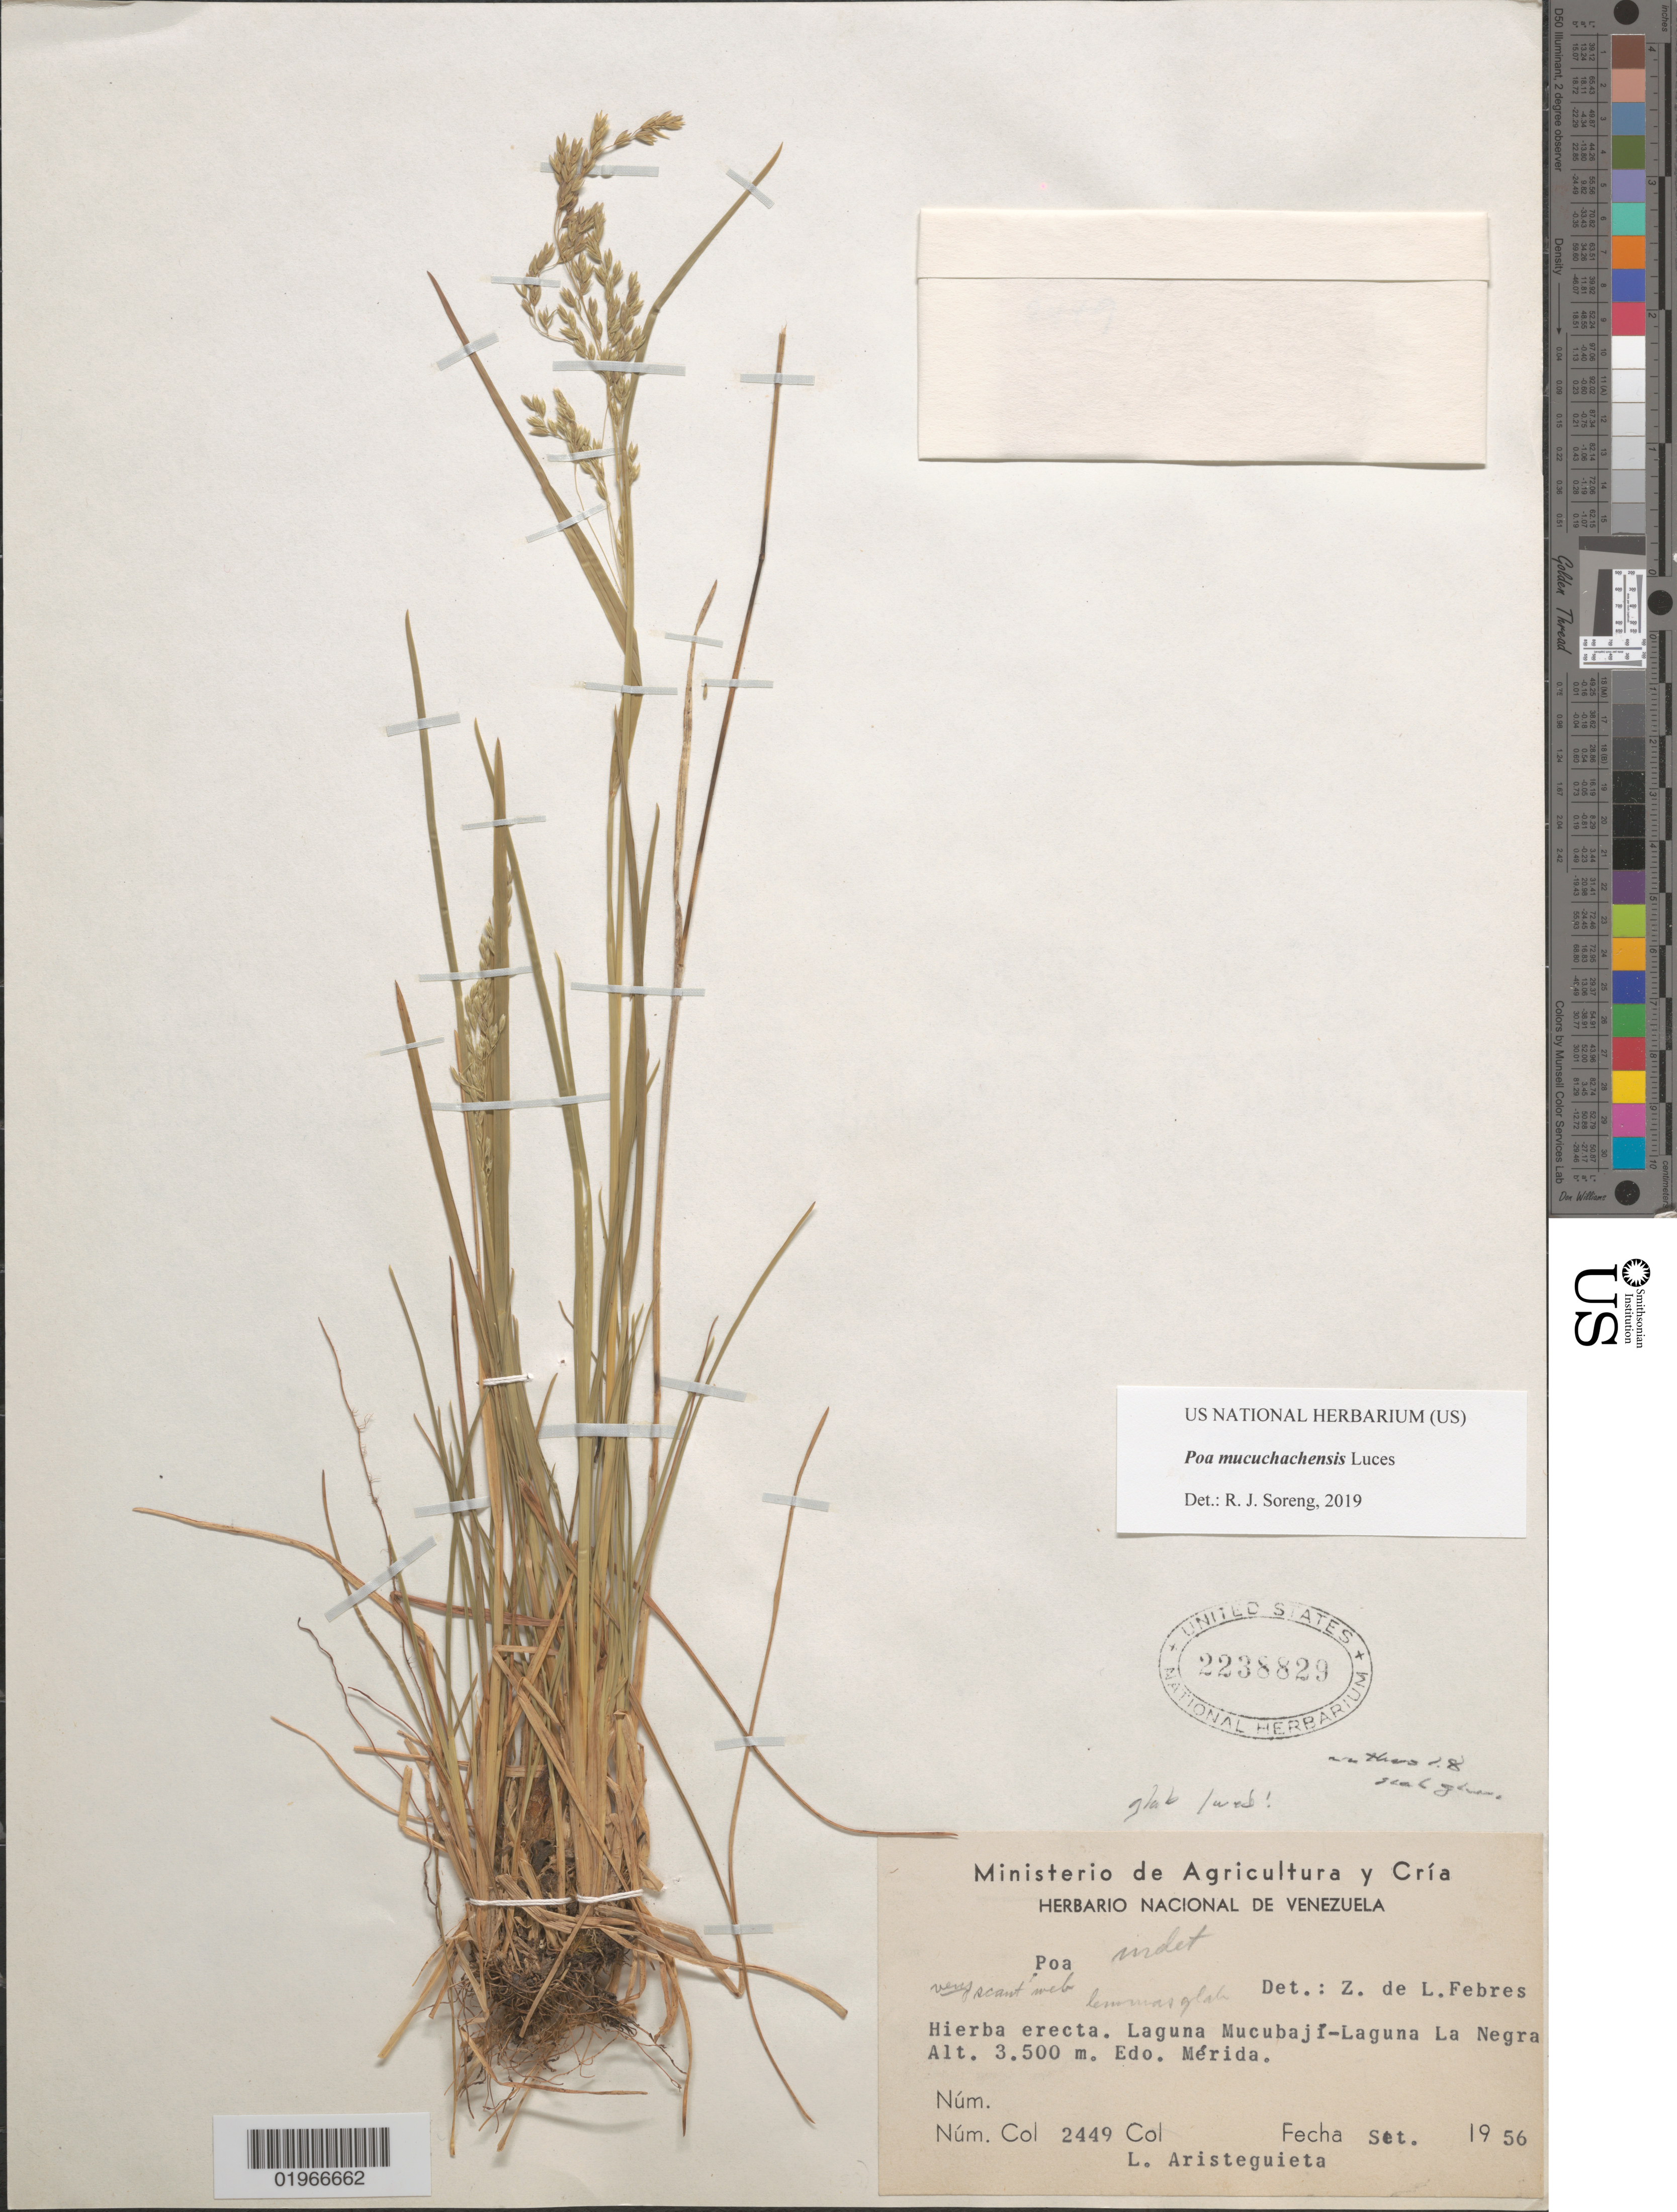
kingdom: Plantae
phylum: Tracheophyta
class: Liliopsida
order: Poales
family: Poaceae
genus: Poa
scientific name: Poa mucuchachensis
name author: Luces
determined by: Soreng, Robert J., Research Associate (BOT), Smithsonian Institution - National Museum of Natural History (UNITED STATES)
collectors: L. Aristeguieta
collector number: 2449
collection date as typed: Set. 1956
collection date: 1956-09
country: Venezuela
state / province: Merida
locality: Laguna Mucubají-Laguna La Negra.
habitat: Laguna.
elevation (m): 3500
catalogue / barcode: US 2238829